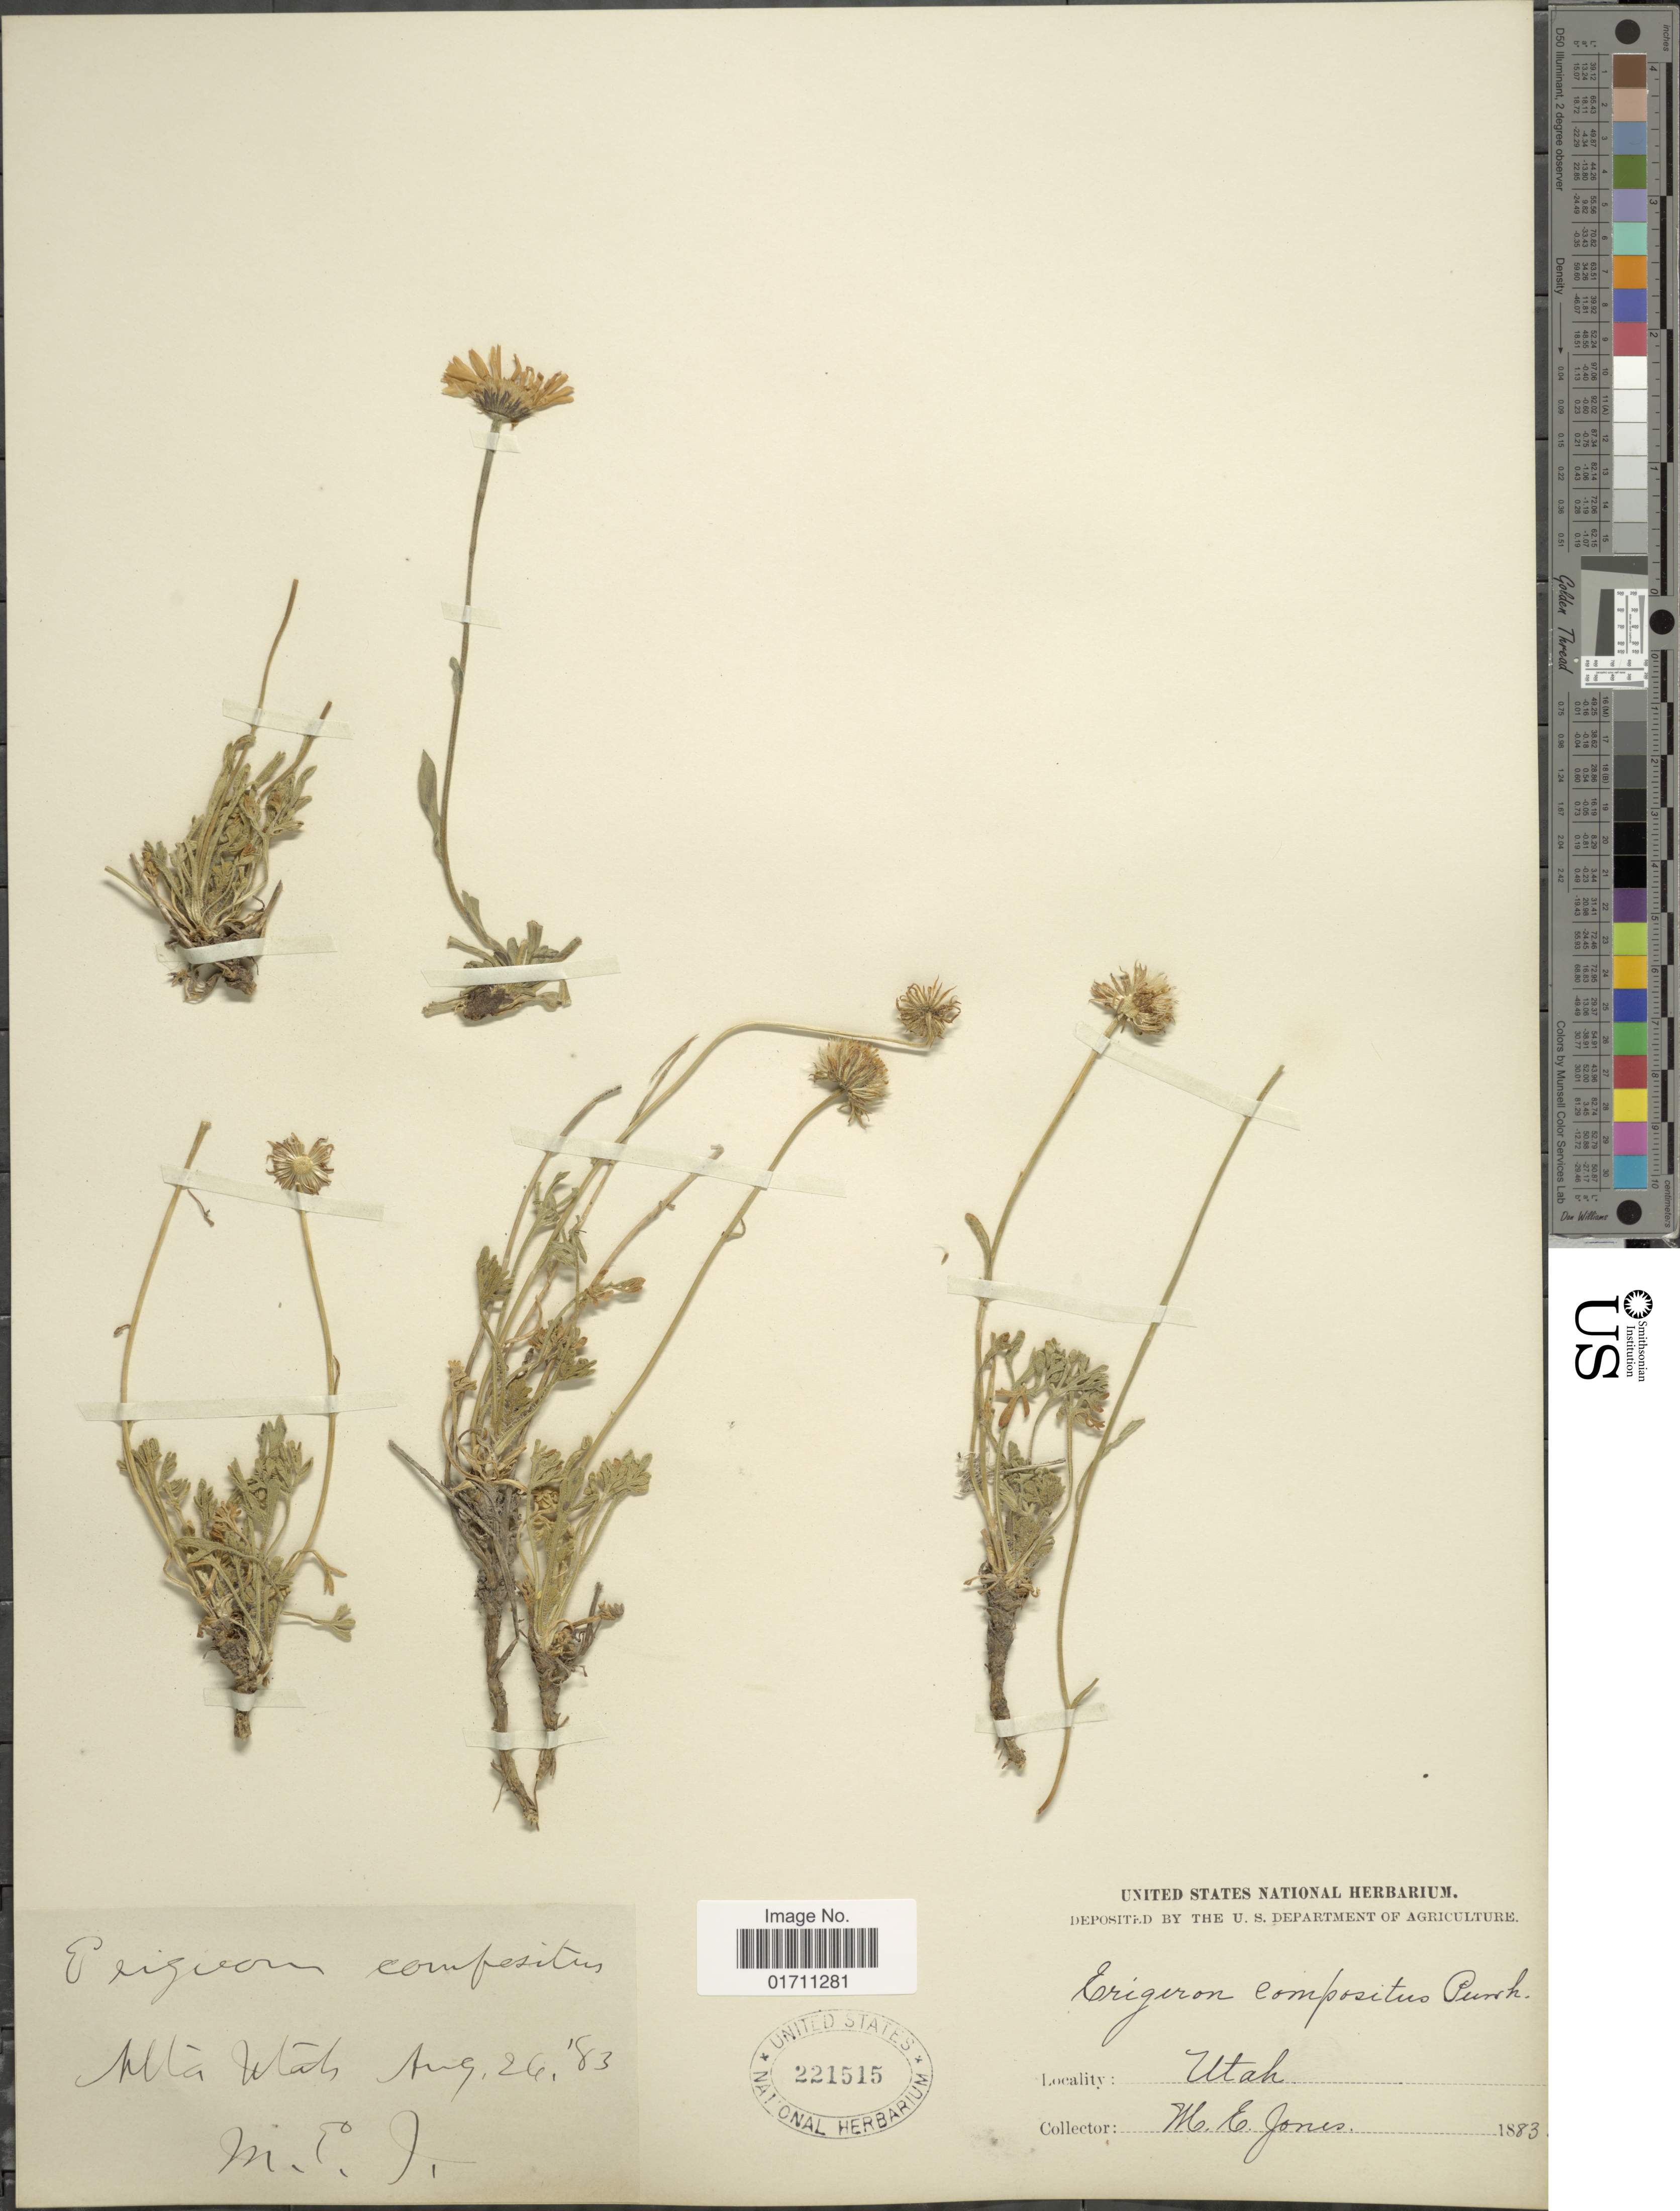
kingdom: Plantae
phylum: Tracheophyta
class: Magnoliopsida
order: Asterales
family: Asteraceae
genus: Erigeron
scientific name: Erigeron compositus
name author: Pursh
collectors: M. E. Jones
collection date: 1883-08-26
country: United States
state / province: Utah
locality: Alta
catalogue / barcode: US 221515